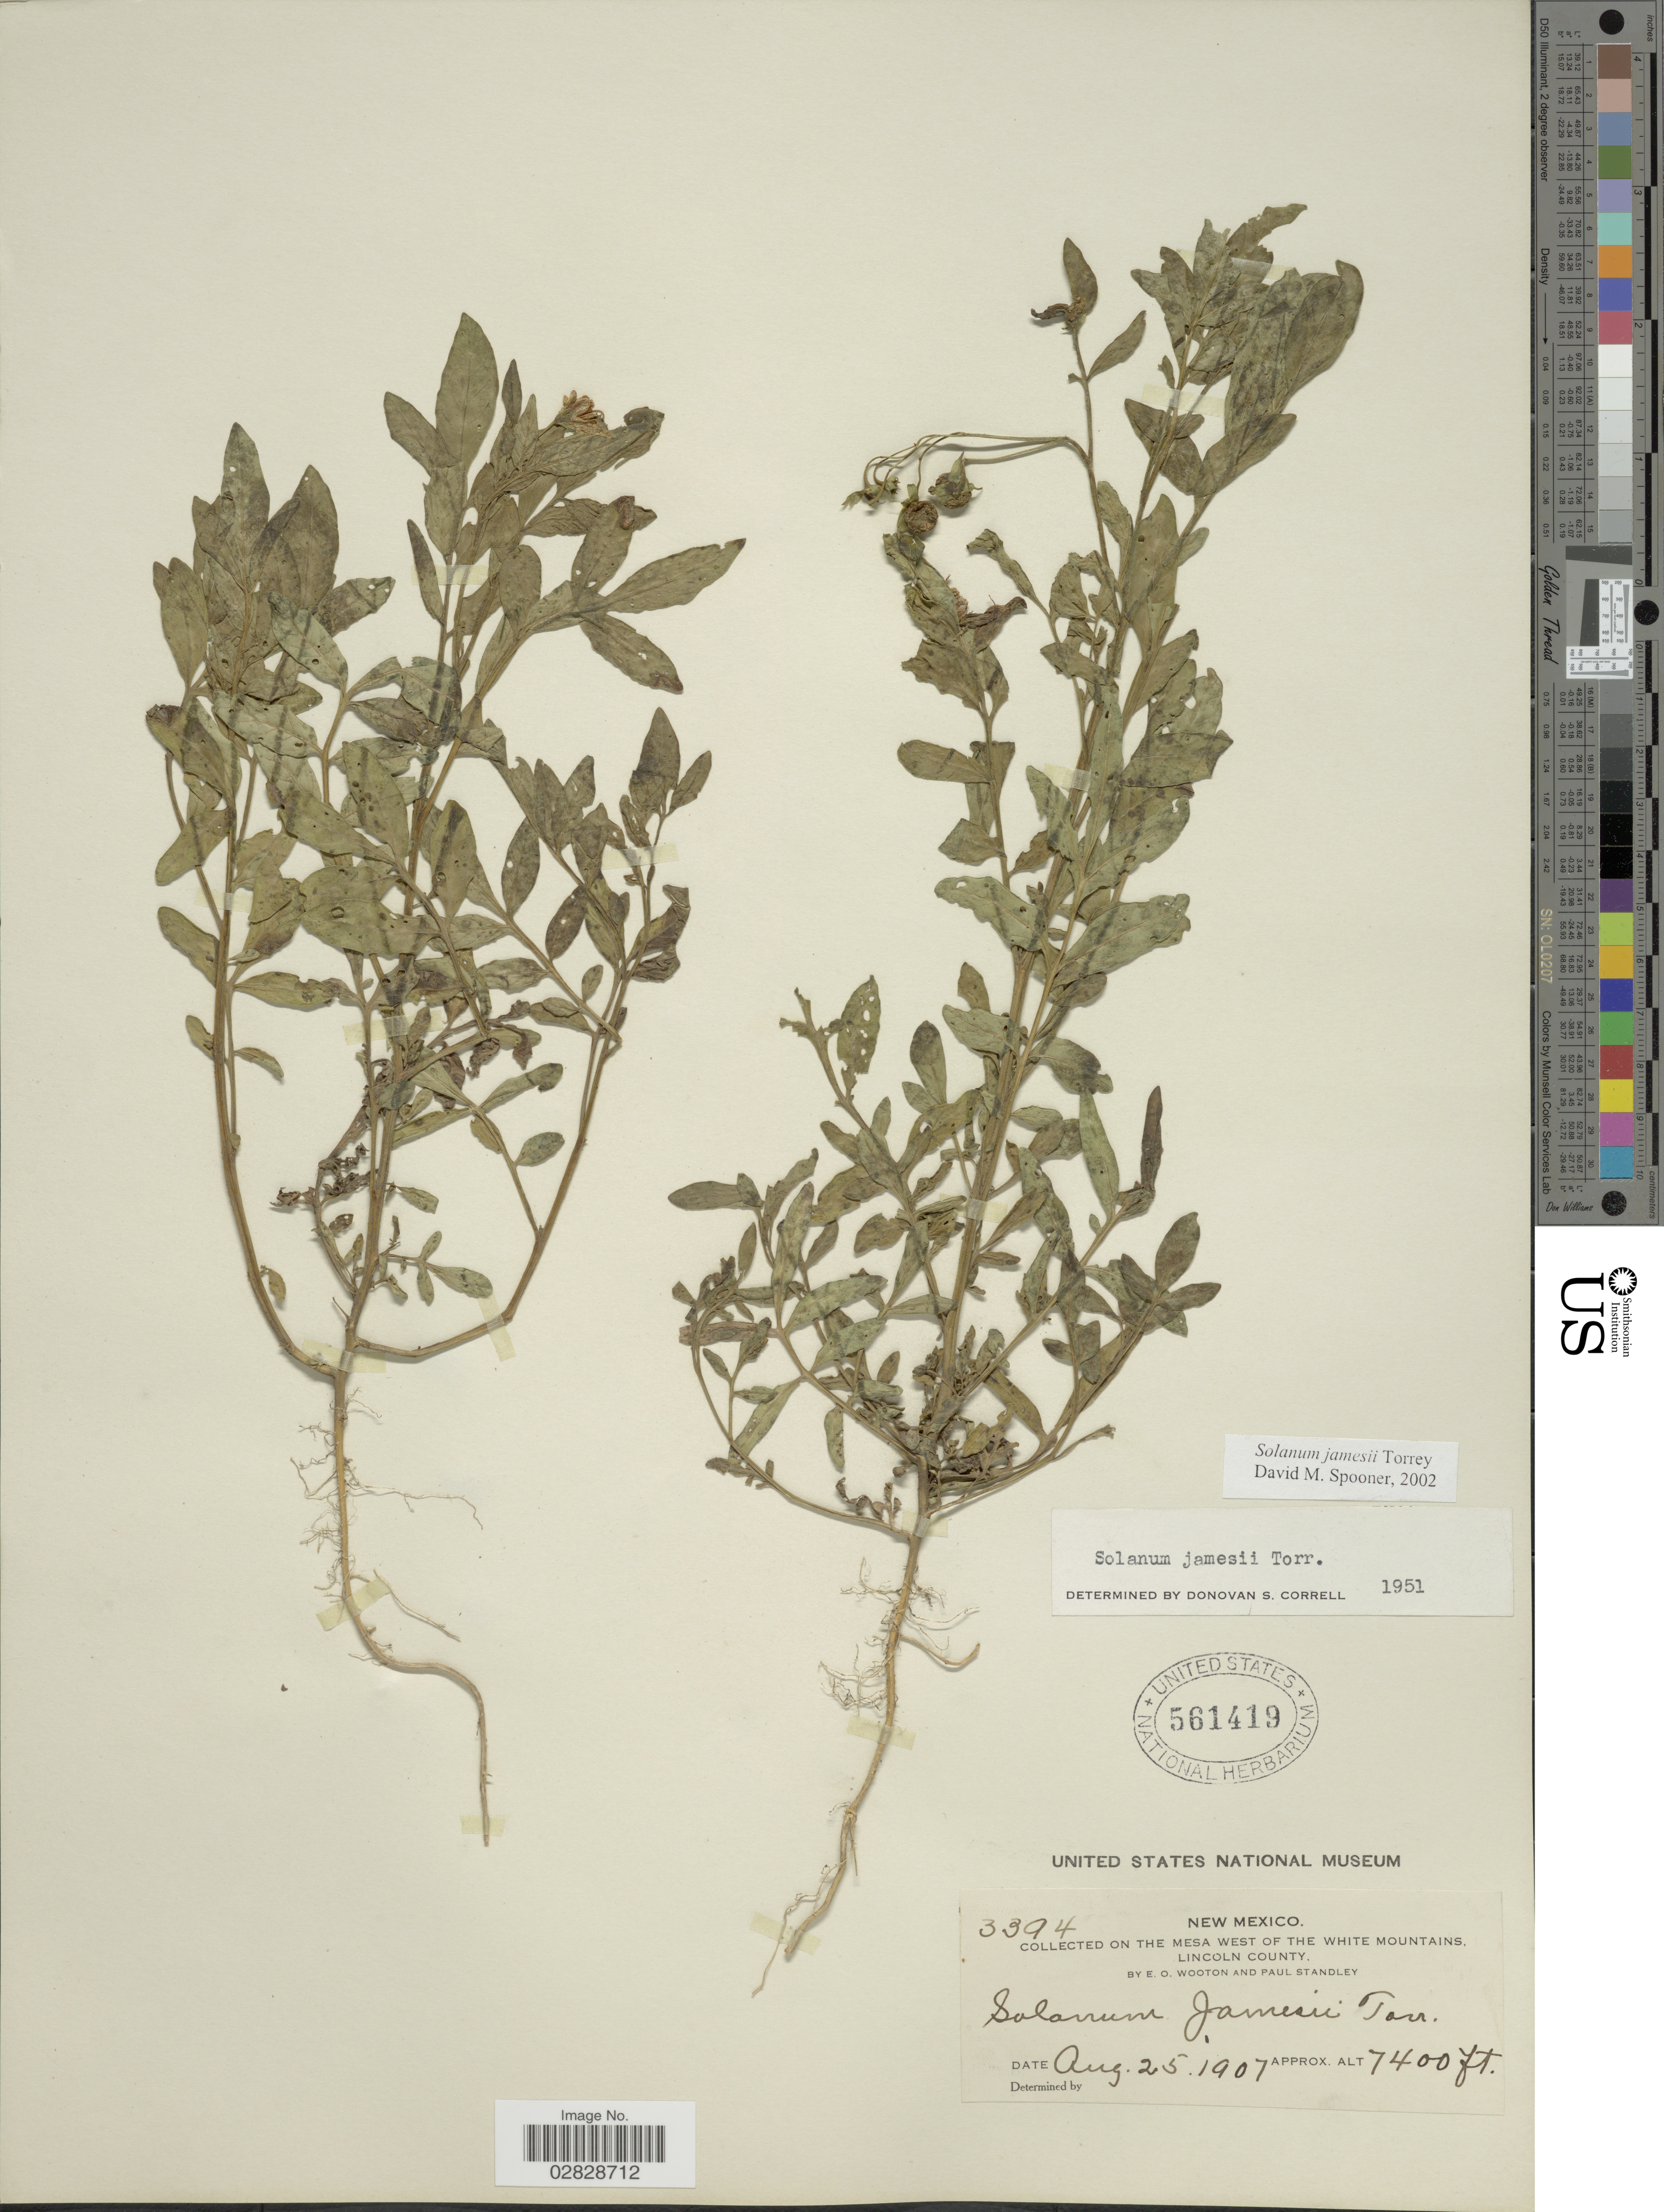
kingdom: Plantae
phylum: Tracheophyta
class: Magnoliopsida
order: Solanales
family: Solanaceae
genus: Solanum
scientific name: Solanum jamesii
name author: Torr.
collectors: E. O. Wooton & P. C. Standley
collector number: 3394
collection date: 1907-08-25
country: United States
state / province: New Mexico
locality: On the Mesa West of the White Mountains. Lincoln County.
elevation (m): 2256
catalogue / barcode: US 561419